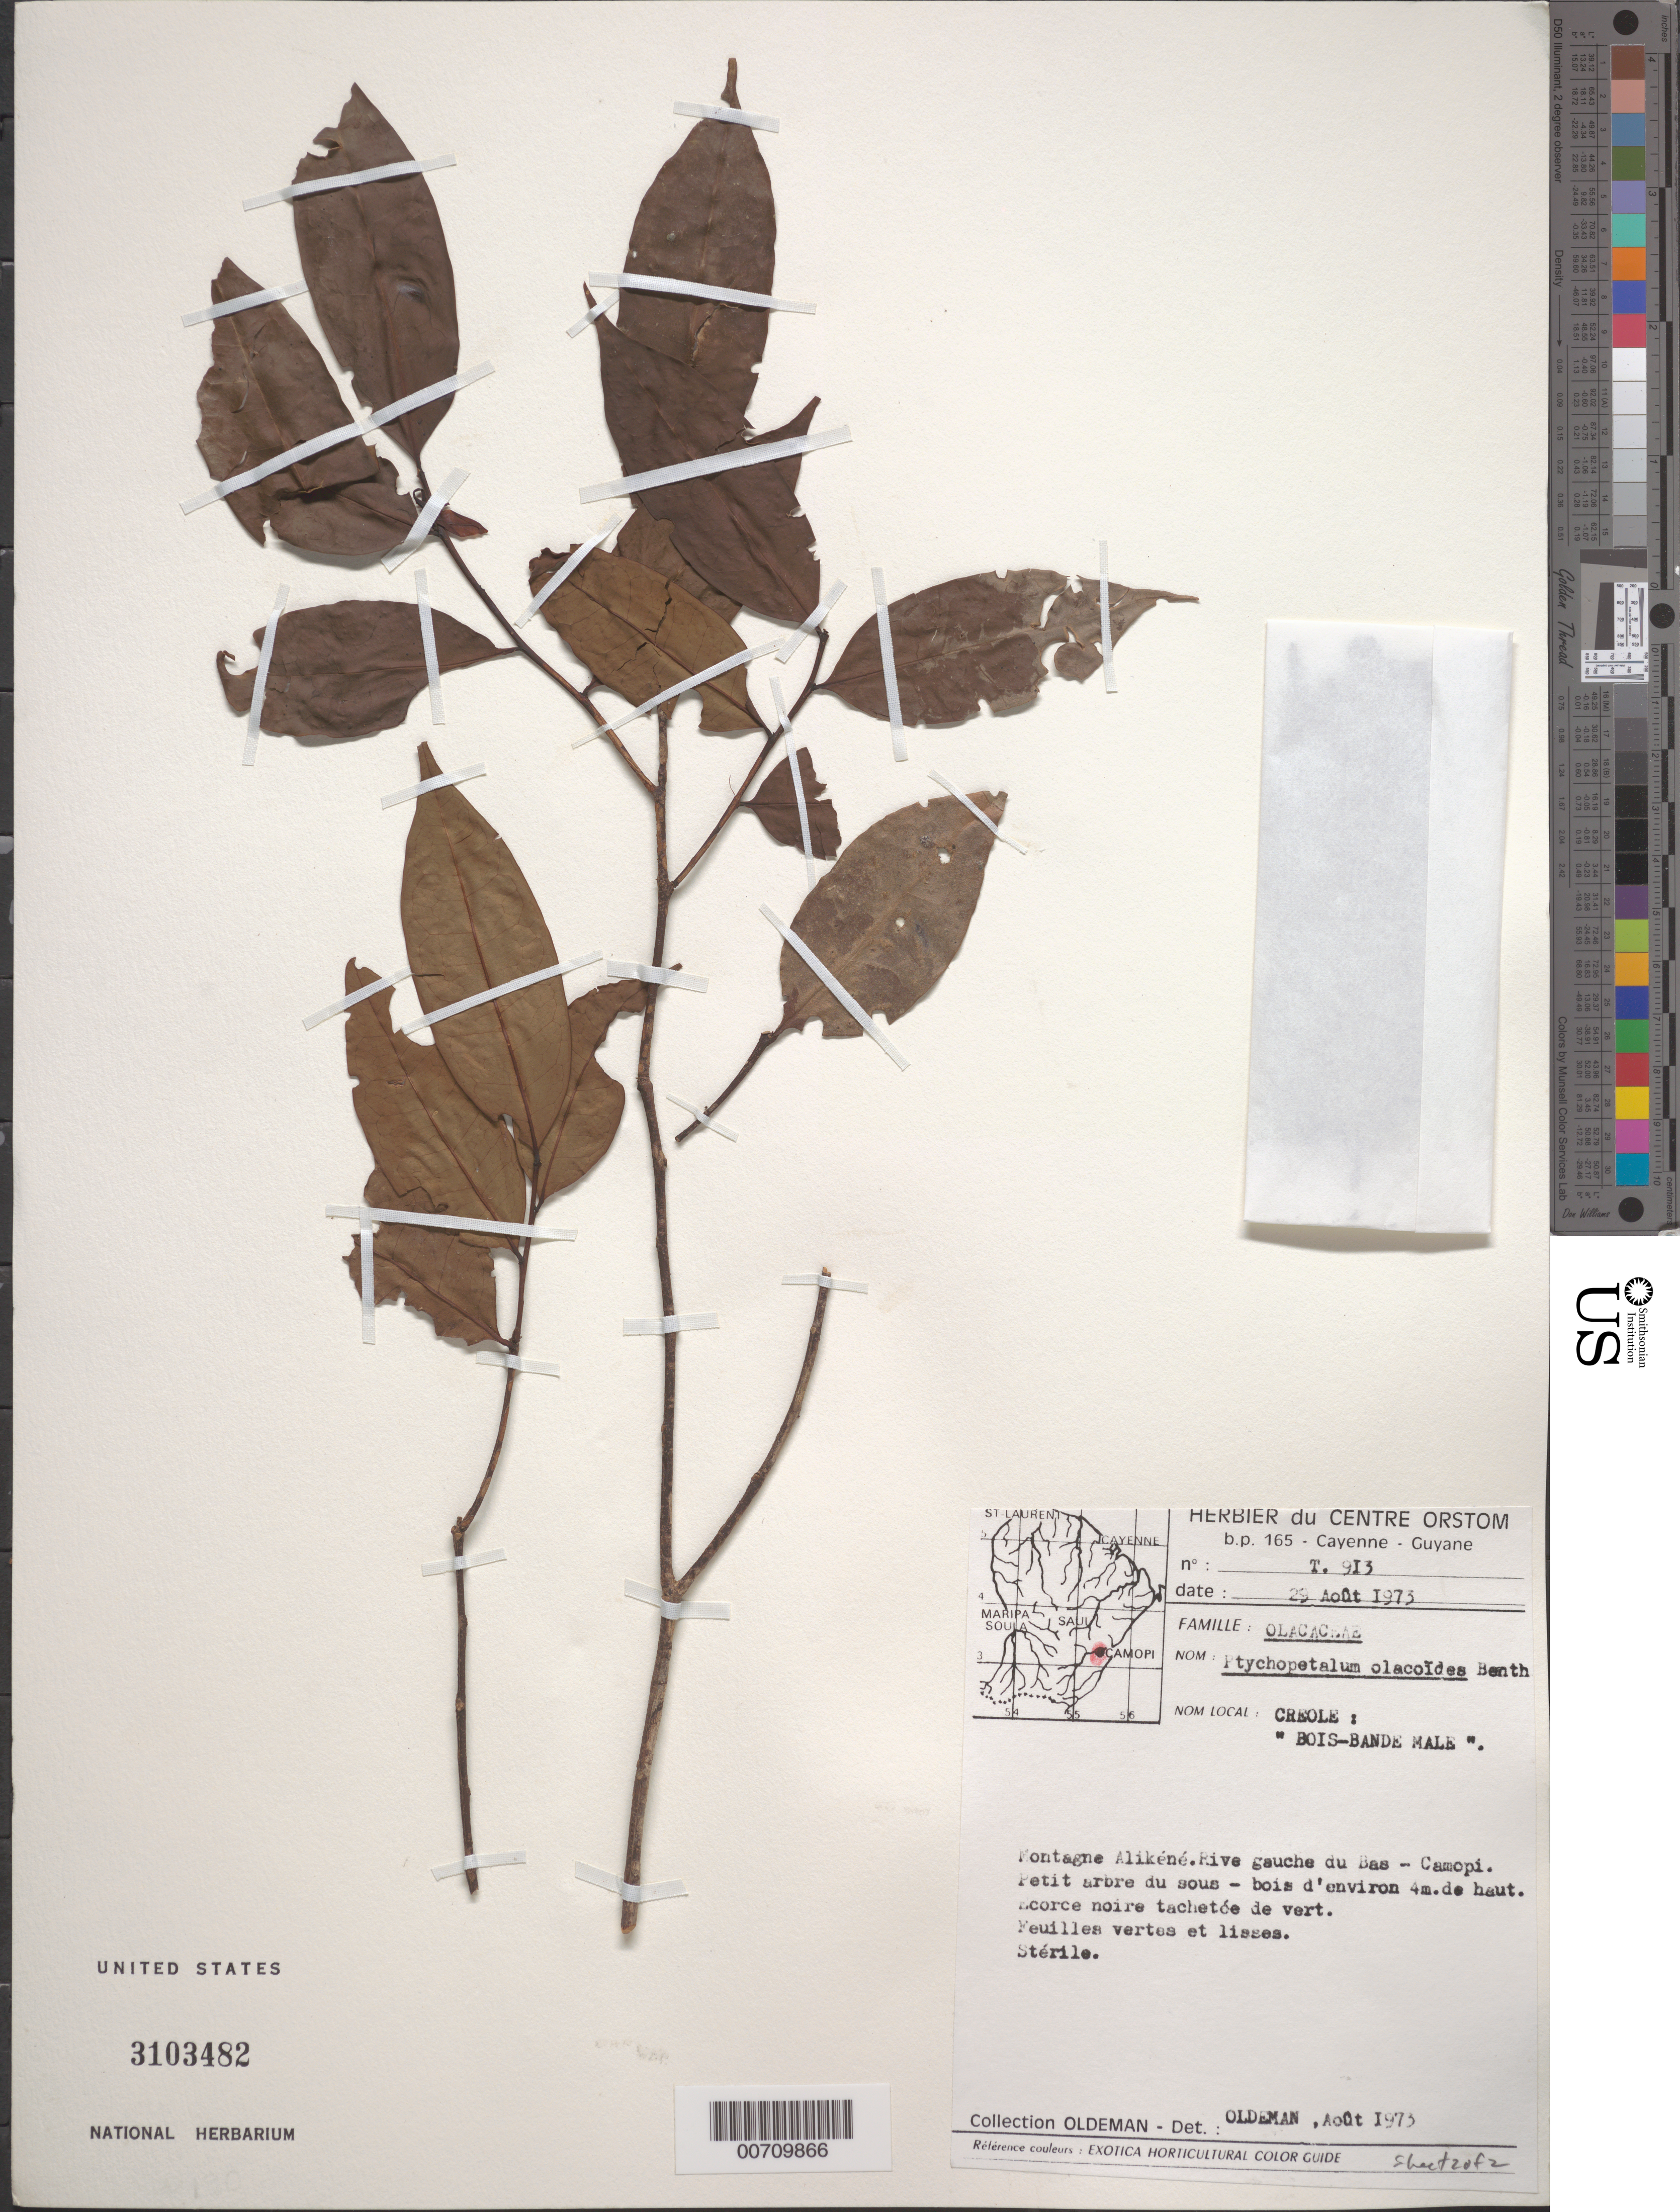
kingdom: Plantae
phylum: Tracheophyta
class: Magnoliopsida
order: Santalales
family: Olacaceae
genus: Ptychopetalum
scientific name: Ptychopetalum olacoides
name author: Benth.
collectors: -- Oldeman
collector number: T 913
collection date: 1973-08-29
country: French Guiana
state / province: Cayenne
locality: Montagne Alikéné. Rive gauche du Bas - Camopi.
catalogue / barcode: US 3103482